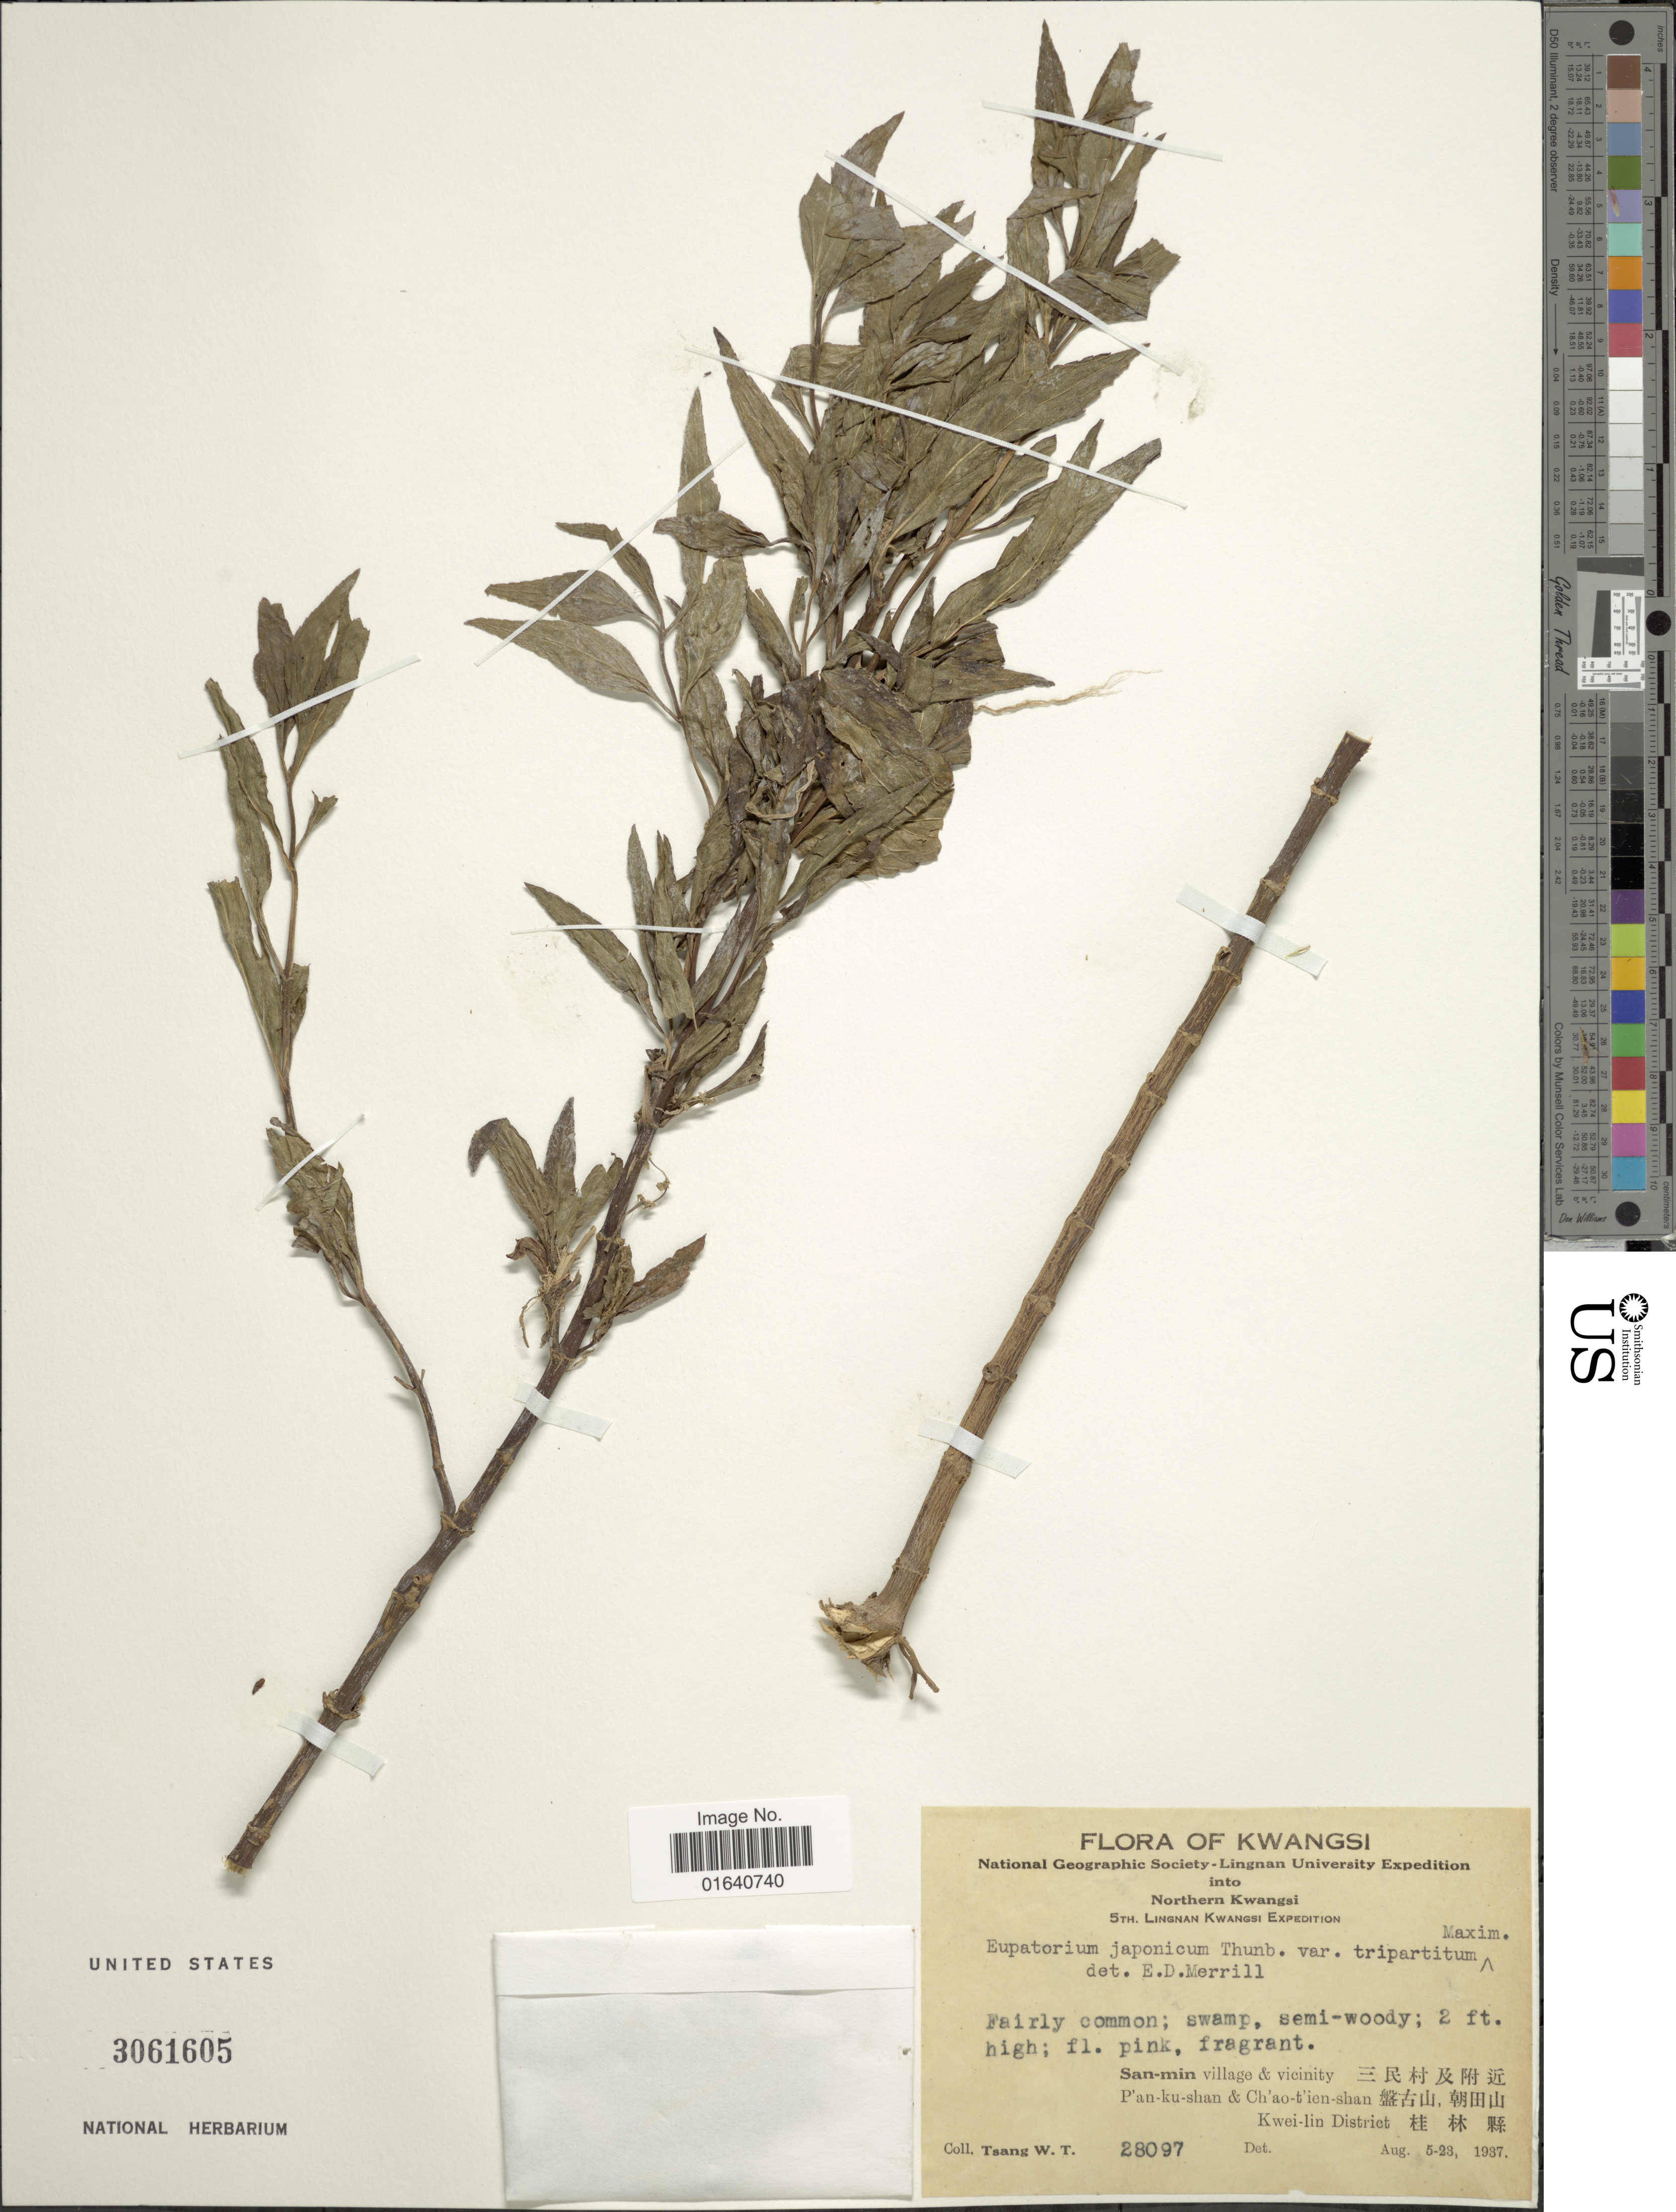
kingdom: Plantae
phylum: Tracheophyta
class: Magnoliopsida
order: Asterales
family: Asteraceae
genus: Eupatorium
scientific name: Eupatorium japonicum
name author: Thunb.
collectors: W. T. Tsang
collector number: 28097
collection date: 1937-08-05/1937-08-23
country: China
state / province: Guangxi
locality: Kwasi,San-min village & vicinity, P'au-ku-shan & Ch'ao-t'ien-shan, Kwei-lin District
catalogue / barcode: US 3061605